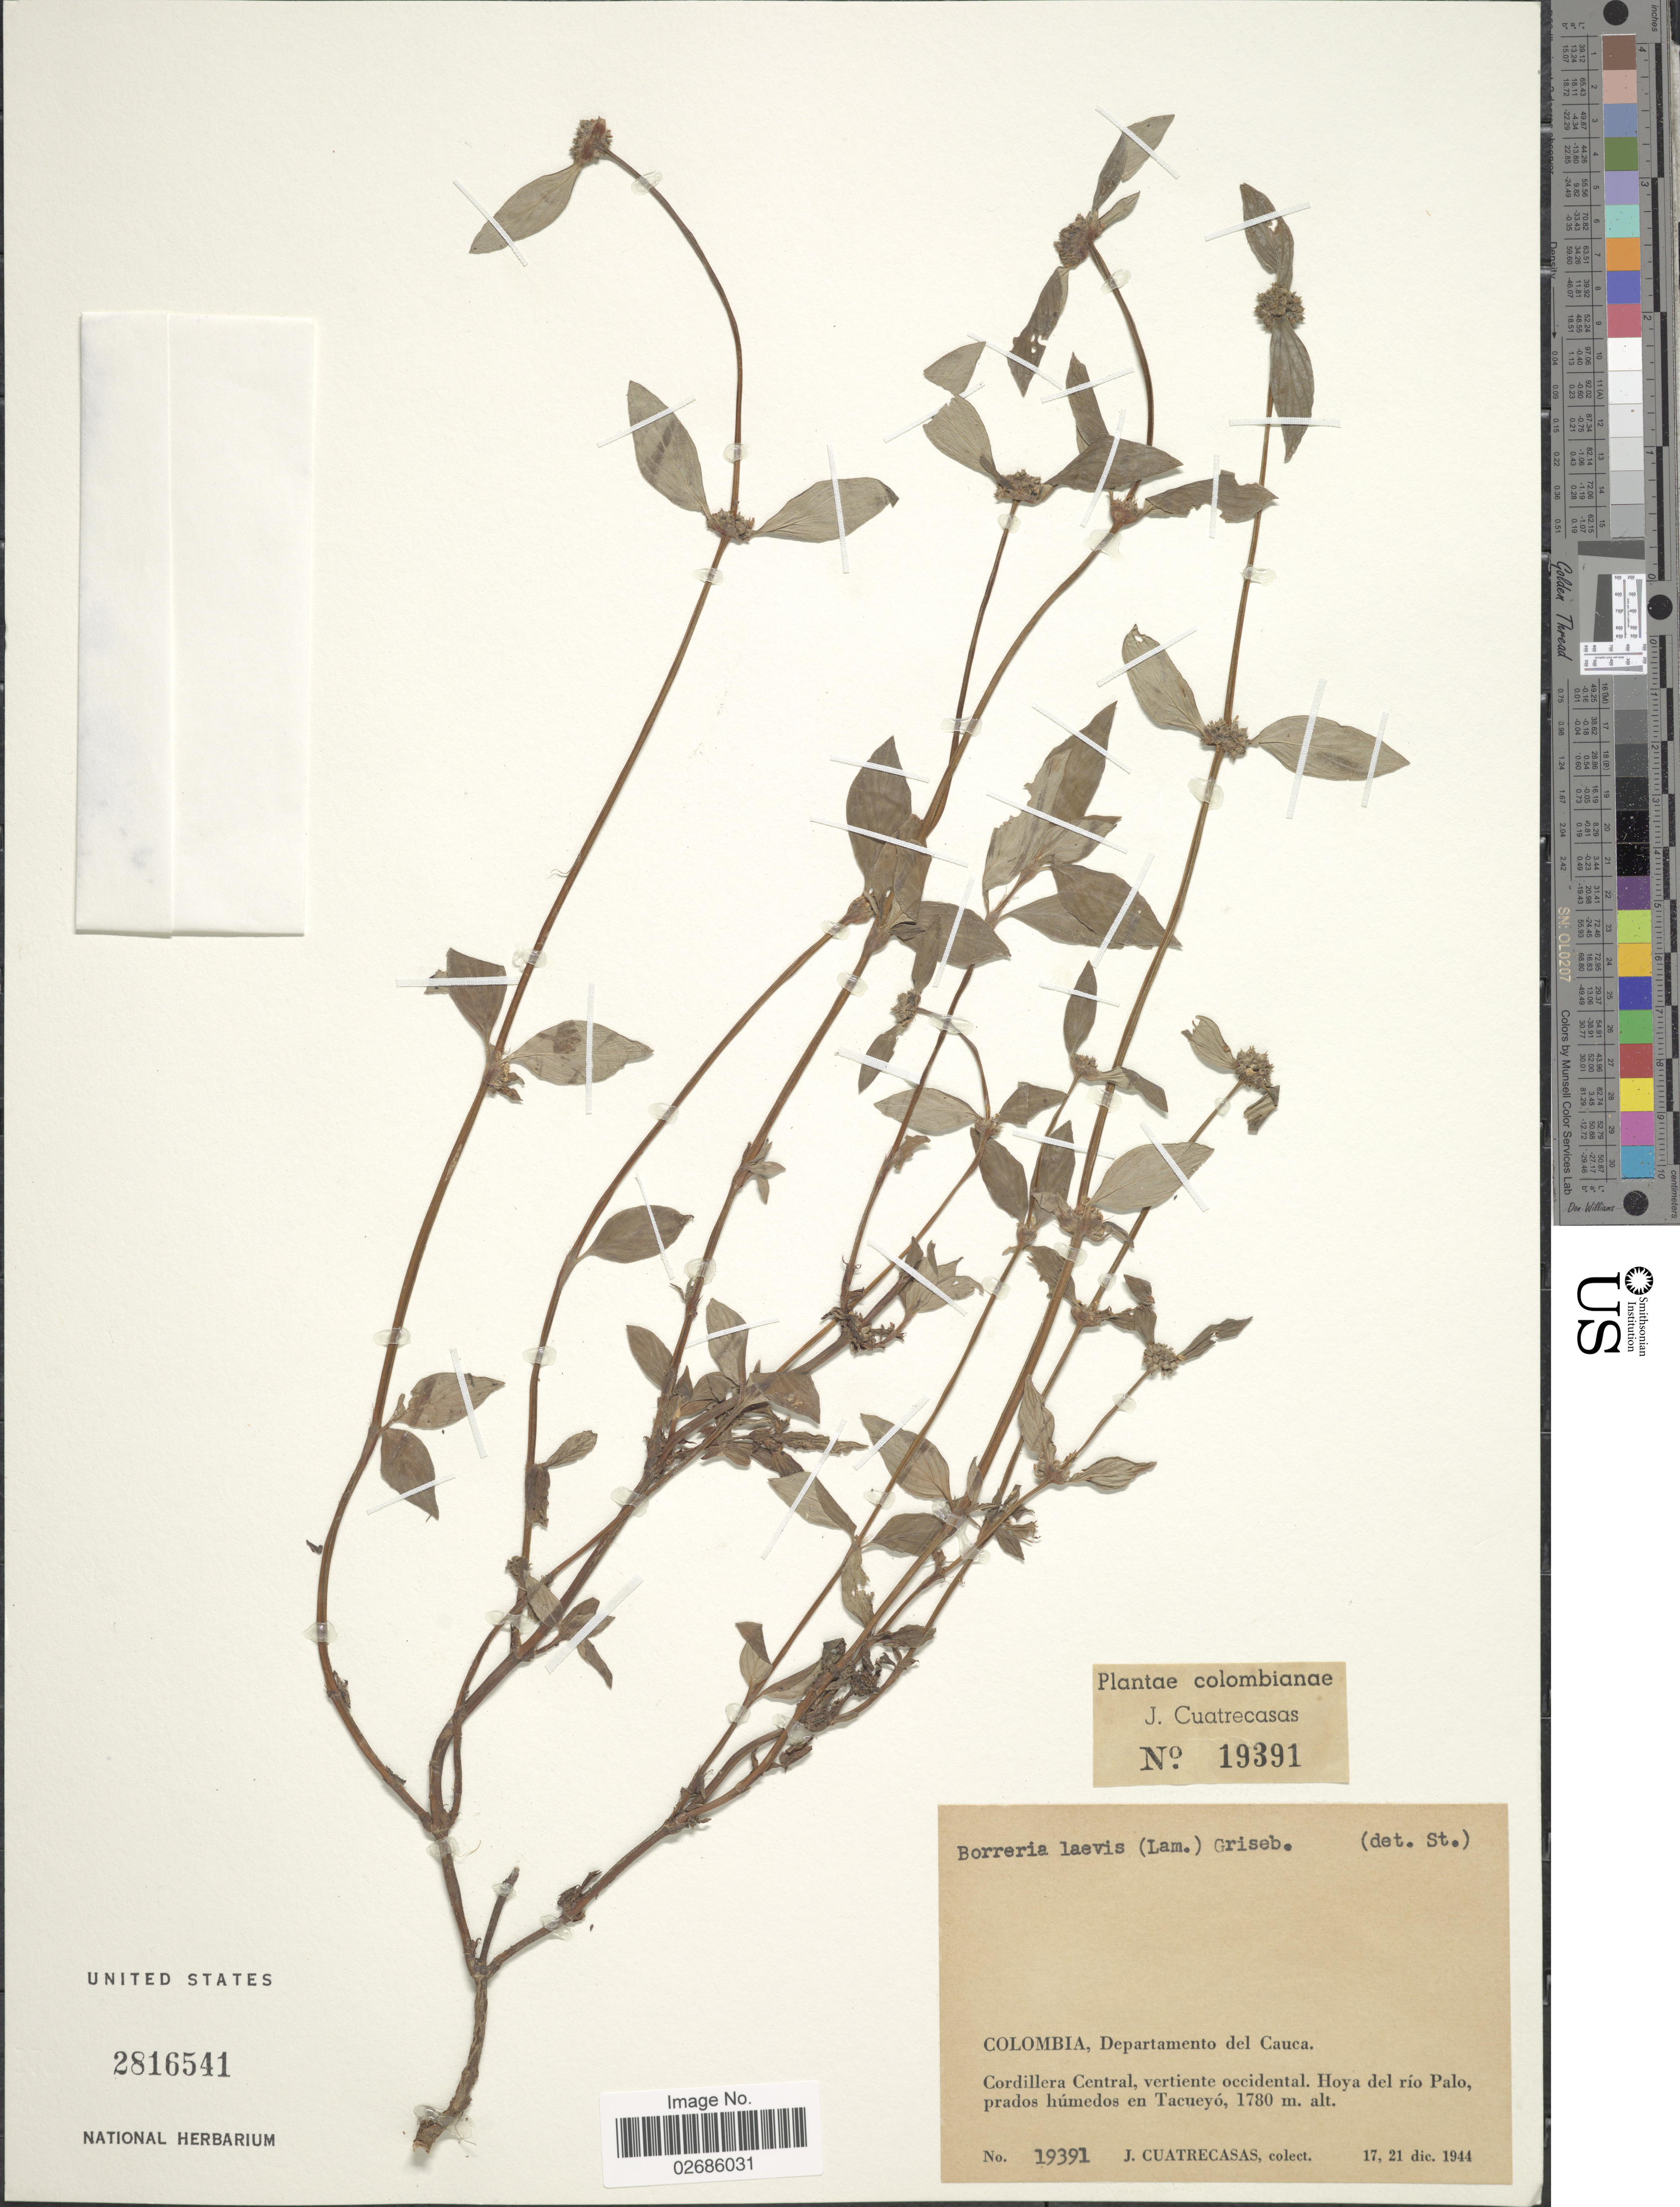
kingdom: Plantae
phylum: Tracheophyta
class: Magnoliopsida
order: Gentianales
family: Rubiaceae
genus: Borreria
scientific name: Borreria assurgens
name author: (Ruiz & Pav.) Griseb.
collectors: J. Cuatrecasas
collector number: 19391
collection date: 1944-12-17/1944-12-21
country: Colombia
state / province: Cauca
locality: Departamento del Cauca. Cordillera Central, vertiente occidental. Hoya del río Palo, prados húmedos en Tacueyó.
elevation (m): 1780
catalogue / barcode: US 2816541